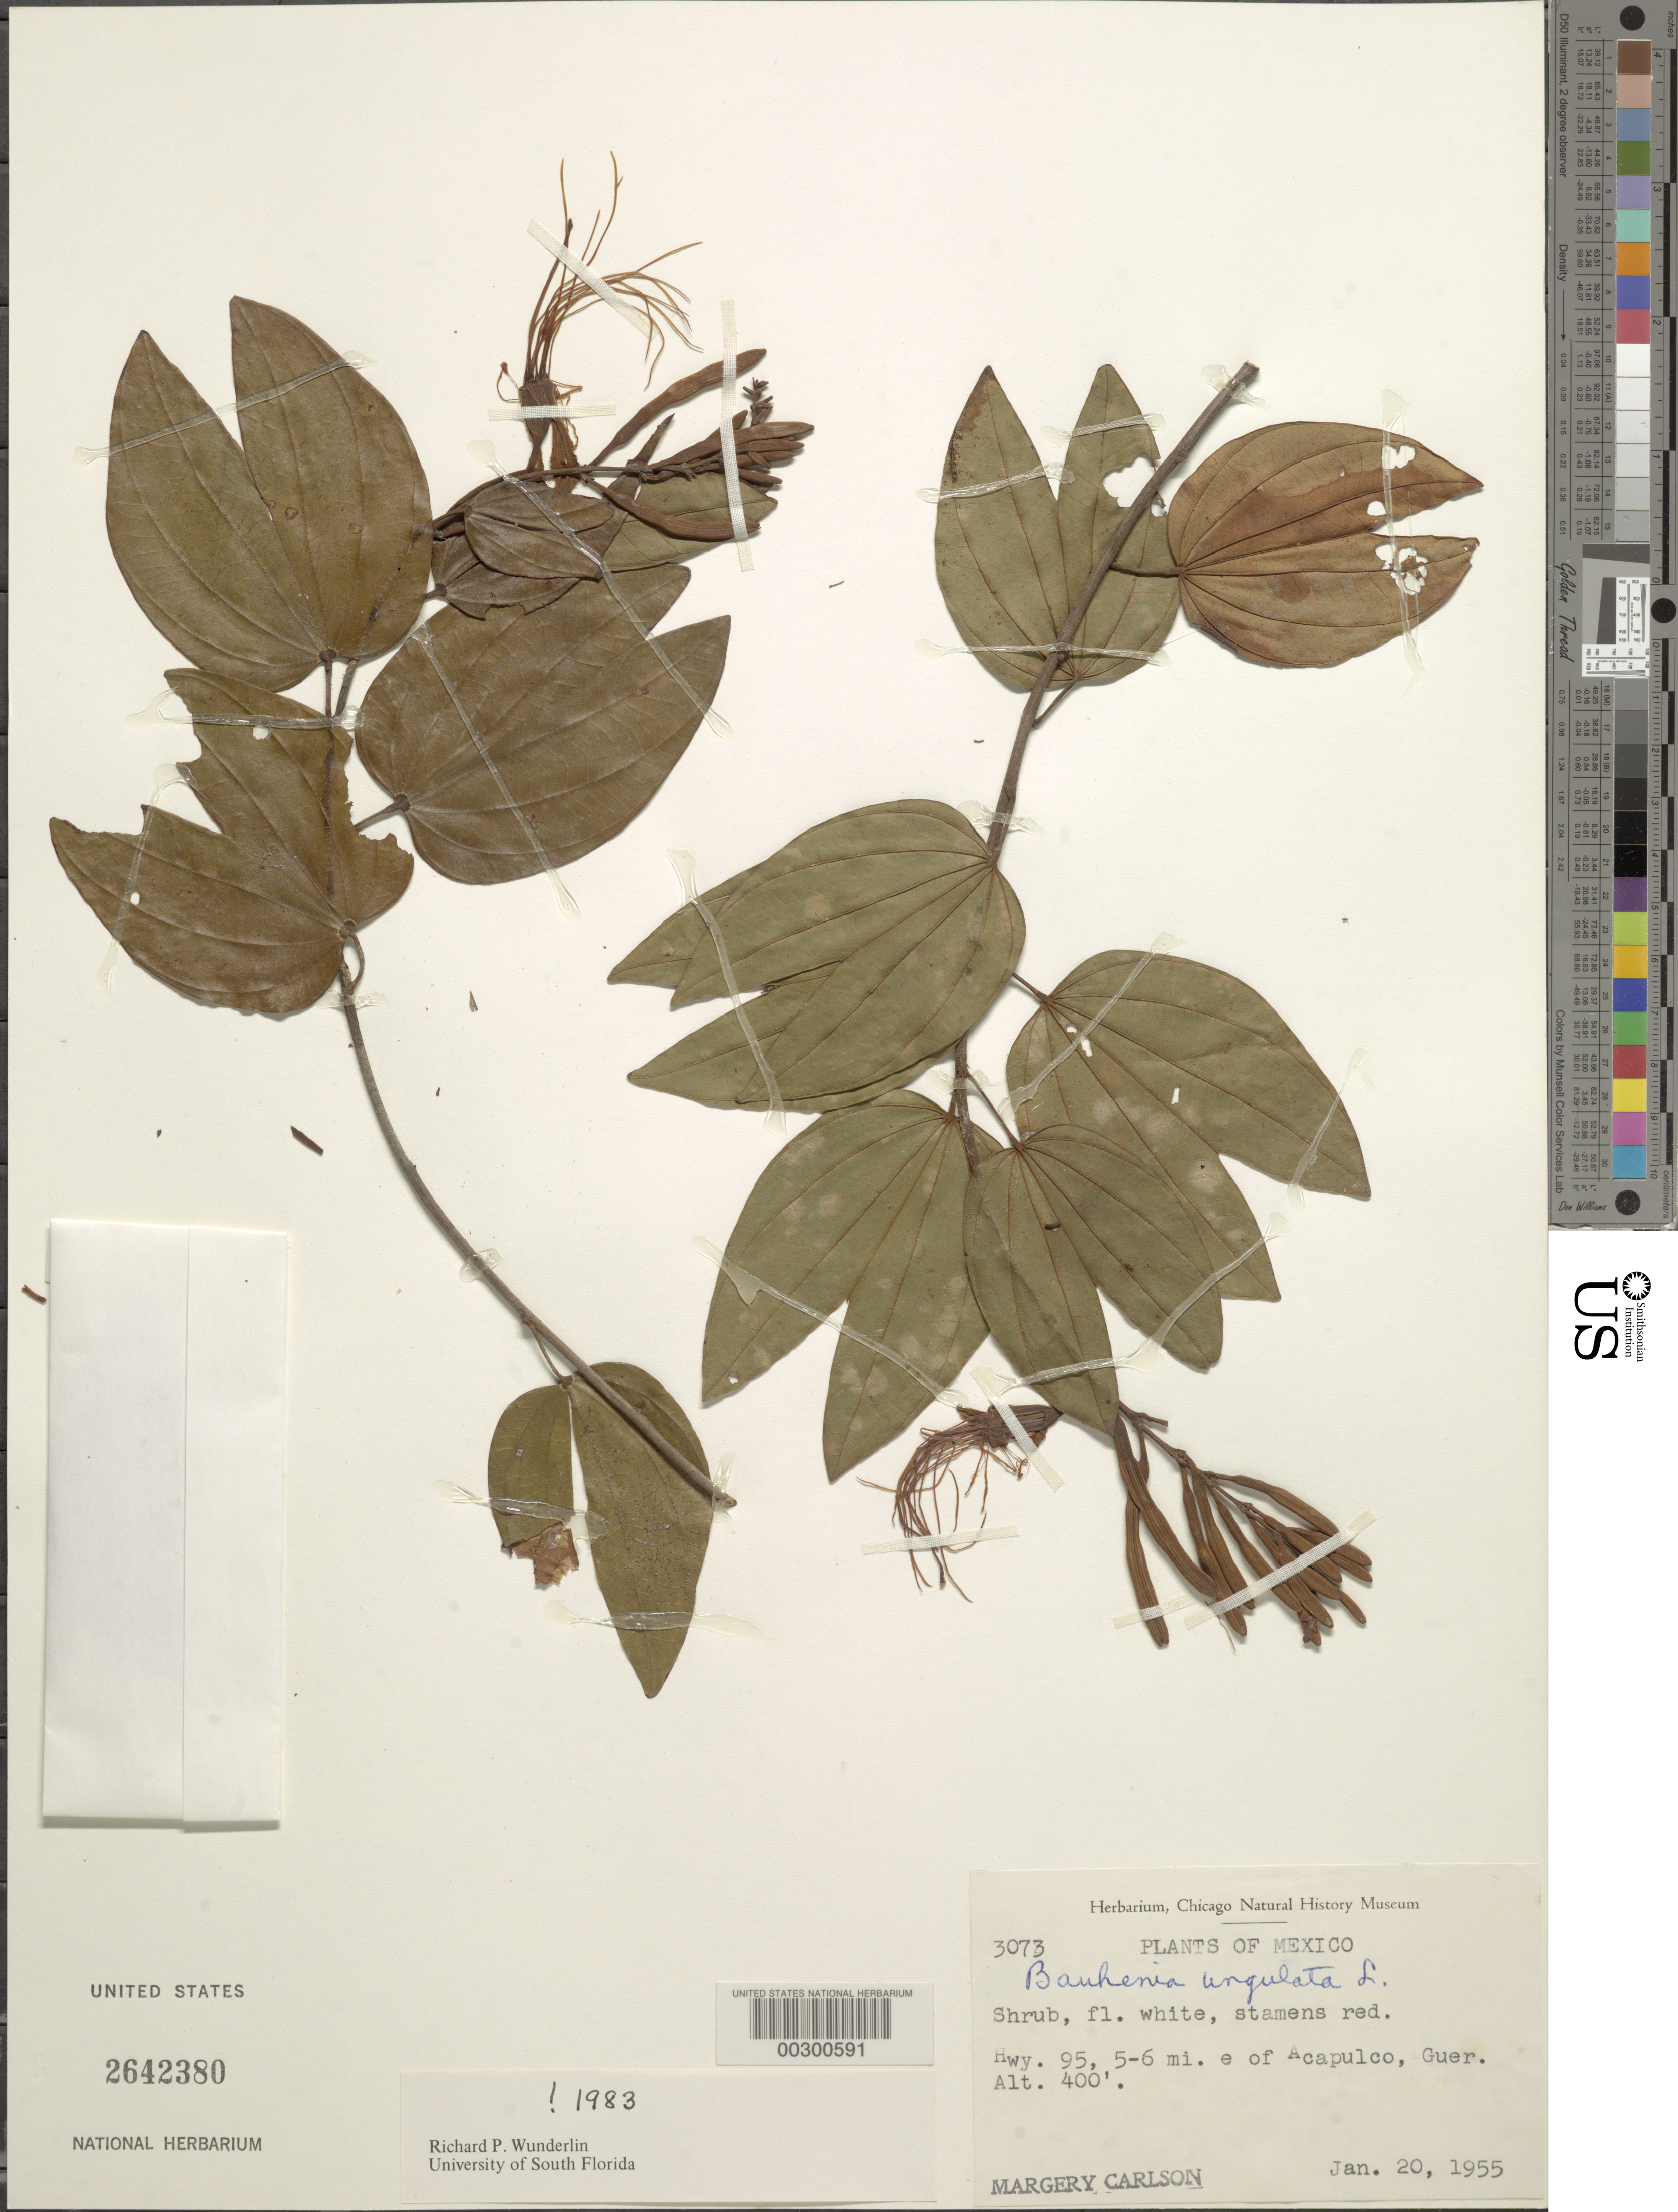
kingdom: Plantae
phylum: Tracheophyta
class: Magnoliopsida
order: Fabales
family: Fabaceae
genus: Bauhinia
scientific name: Bauhinia ungulata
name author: L.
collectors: M. Carlson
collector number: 3073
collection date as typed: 20 Jan 1955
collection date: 1955-01-20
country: Mexico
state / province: Guerrero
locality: Hwy 95 5-6 mi E of Acapulco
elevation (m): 122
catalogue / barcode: US 2642380